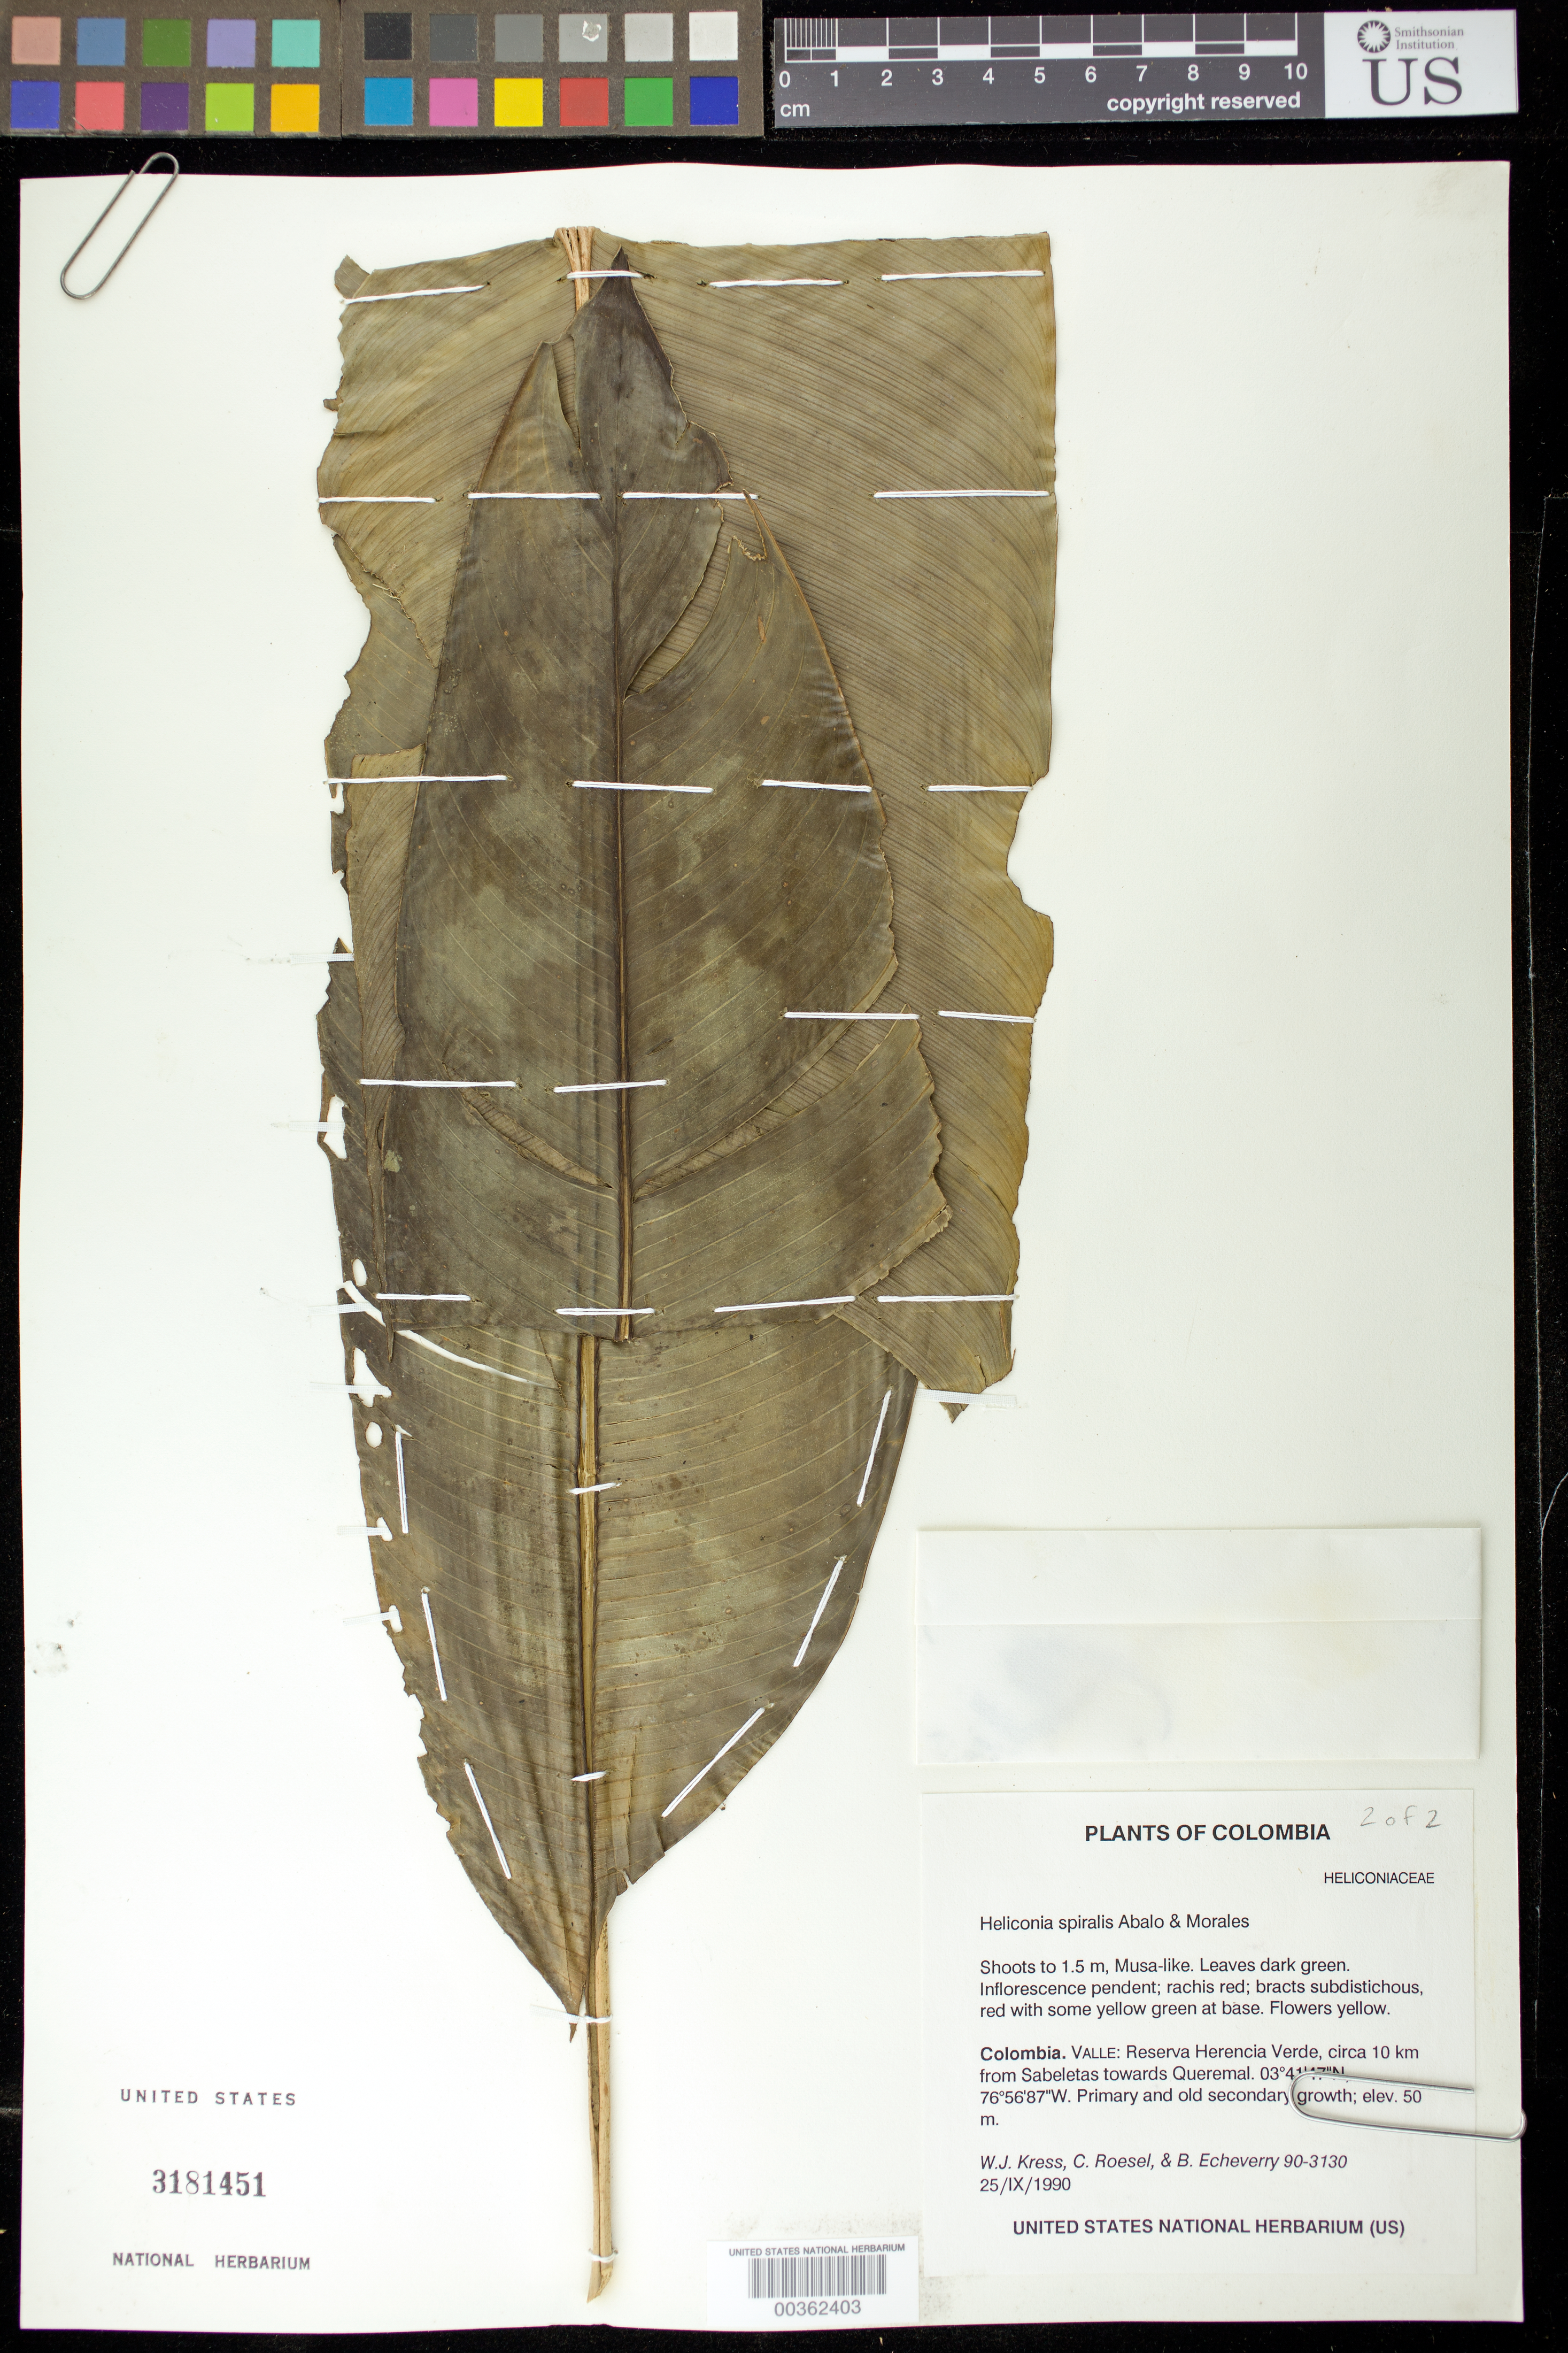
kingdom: Plantae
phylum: Tracheophyta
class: Liliopsida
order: Zingiberales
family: Heliconiaceae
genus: Heliconia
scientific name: Heliconia spiralis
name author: Abalo & G. Morales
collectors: W. J. Kress, C. S. Roesel & B. Echeverry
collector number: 90-3130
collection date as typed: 25 Sep 1990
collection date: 1990-09-25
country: Colombia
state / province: Valle del Cauca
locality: Valle: Reserva Herencia Verde, circa 10 km from Sabeletas towards Queremal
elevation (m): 50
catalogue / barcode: US 3181451